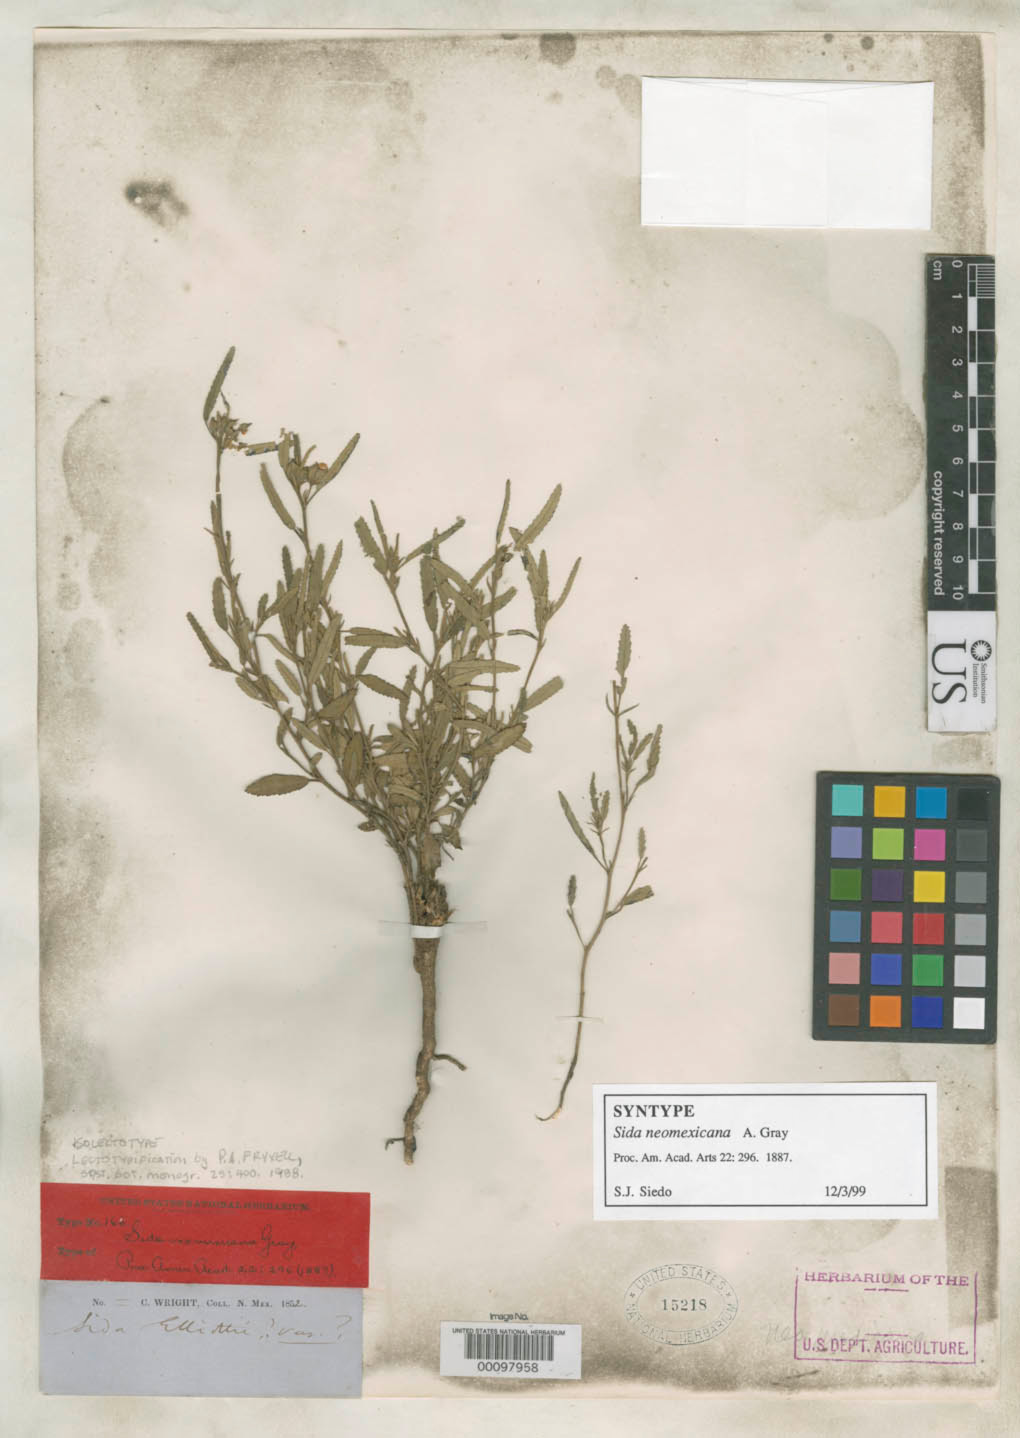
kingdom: Plantae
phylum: Tracheophyta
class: Magnoliopsida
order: Malvales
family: Malvaceae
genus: Sida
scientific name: Sida neomexicana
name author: A. Gray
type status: Isolectotype; Syntype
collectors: C. Wright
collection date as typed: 1851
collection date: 1851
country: United States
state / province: New Mexico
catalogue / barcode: US 15218